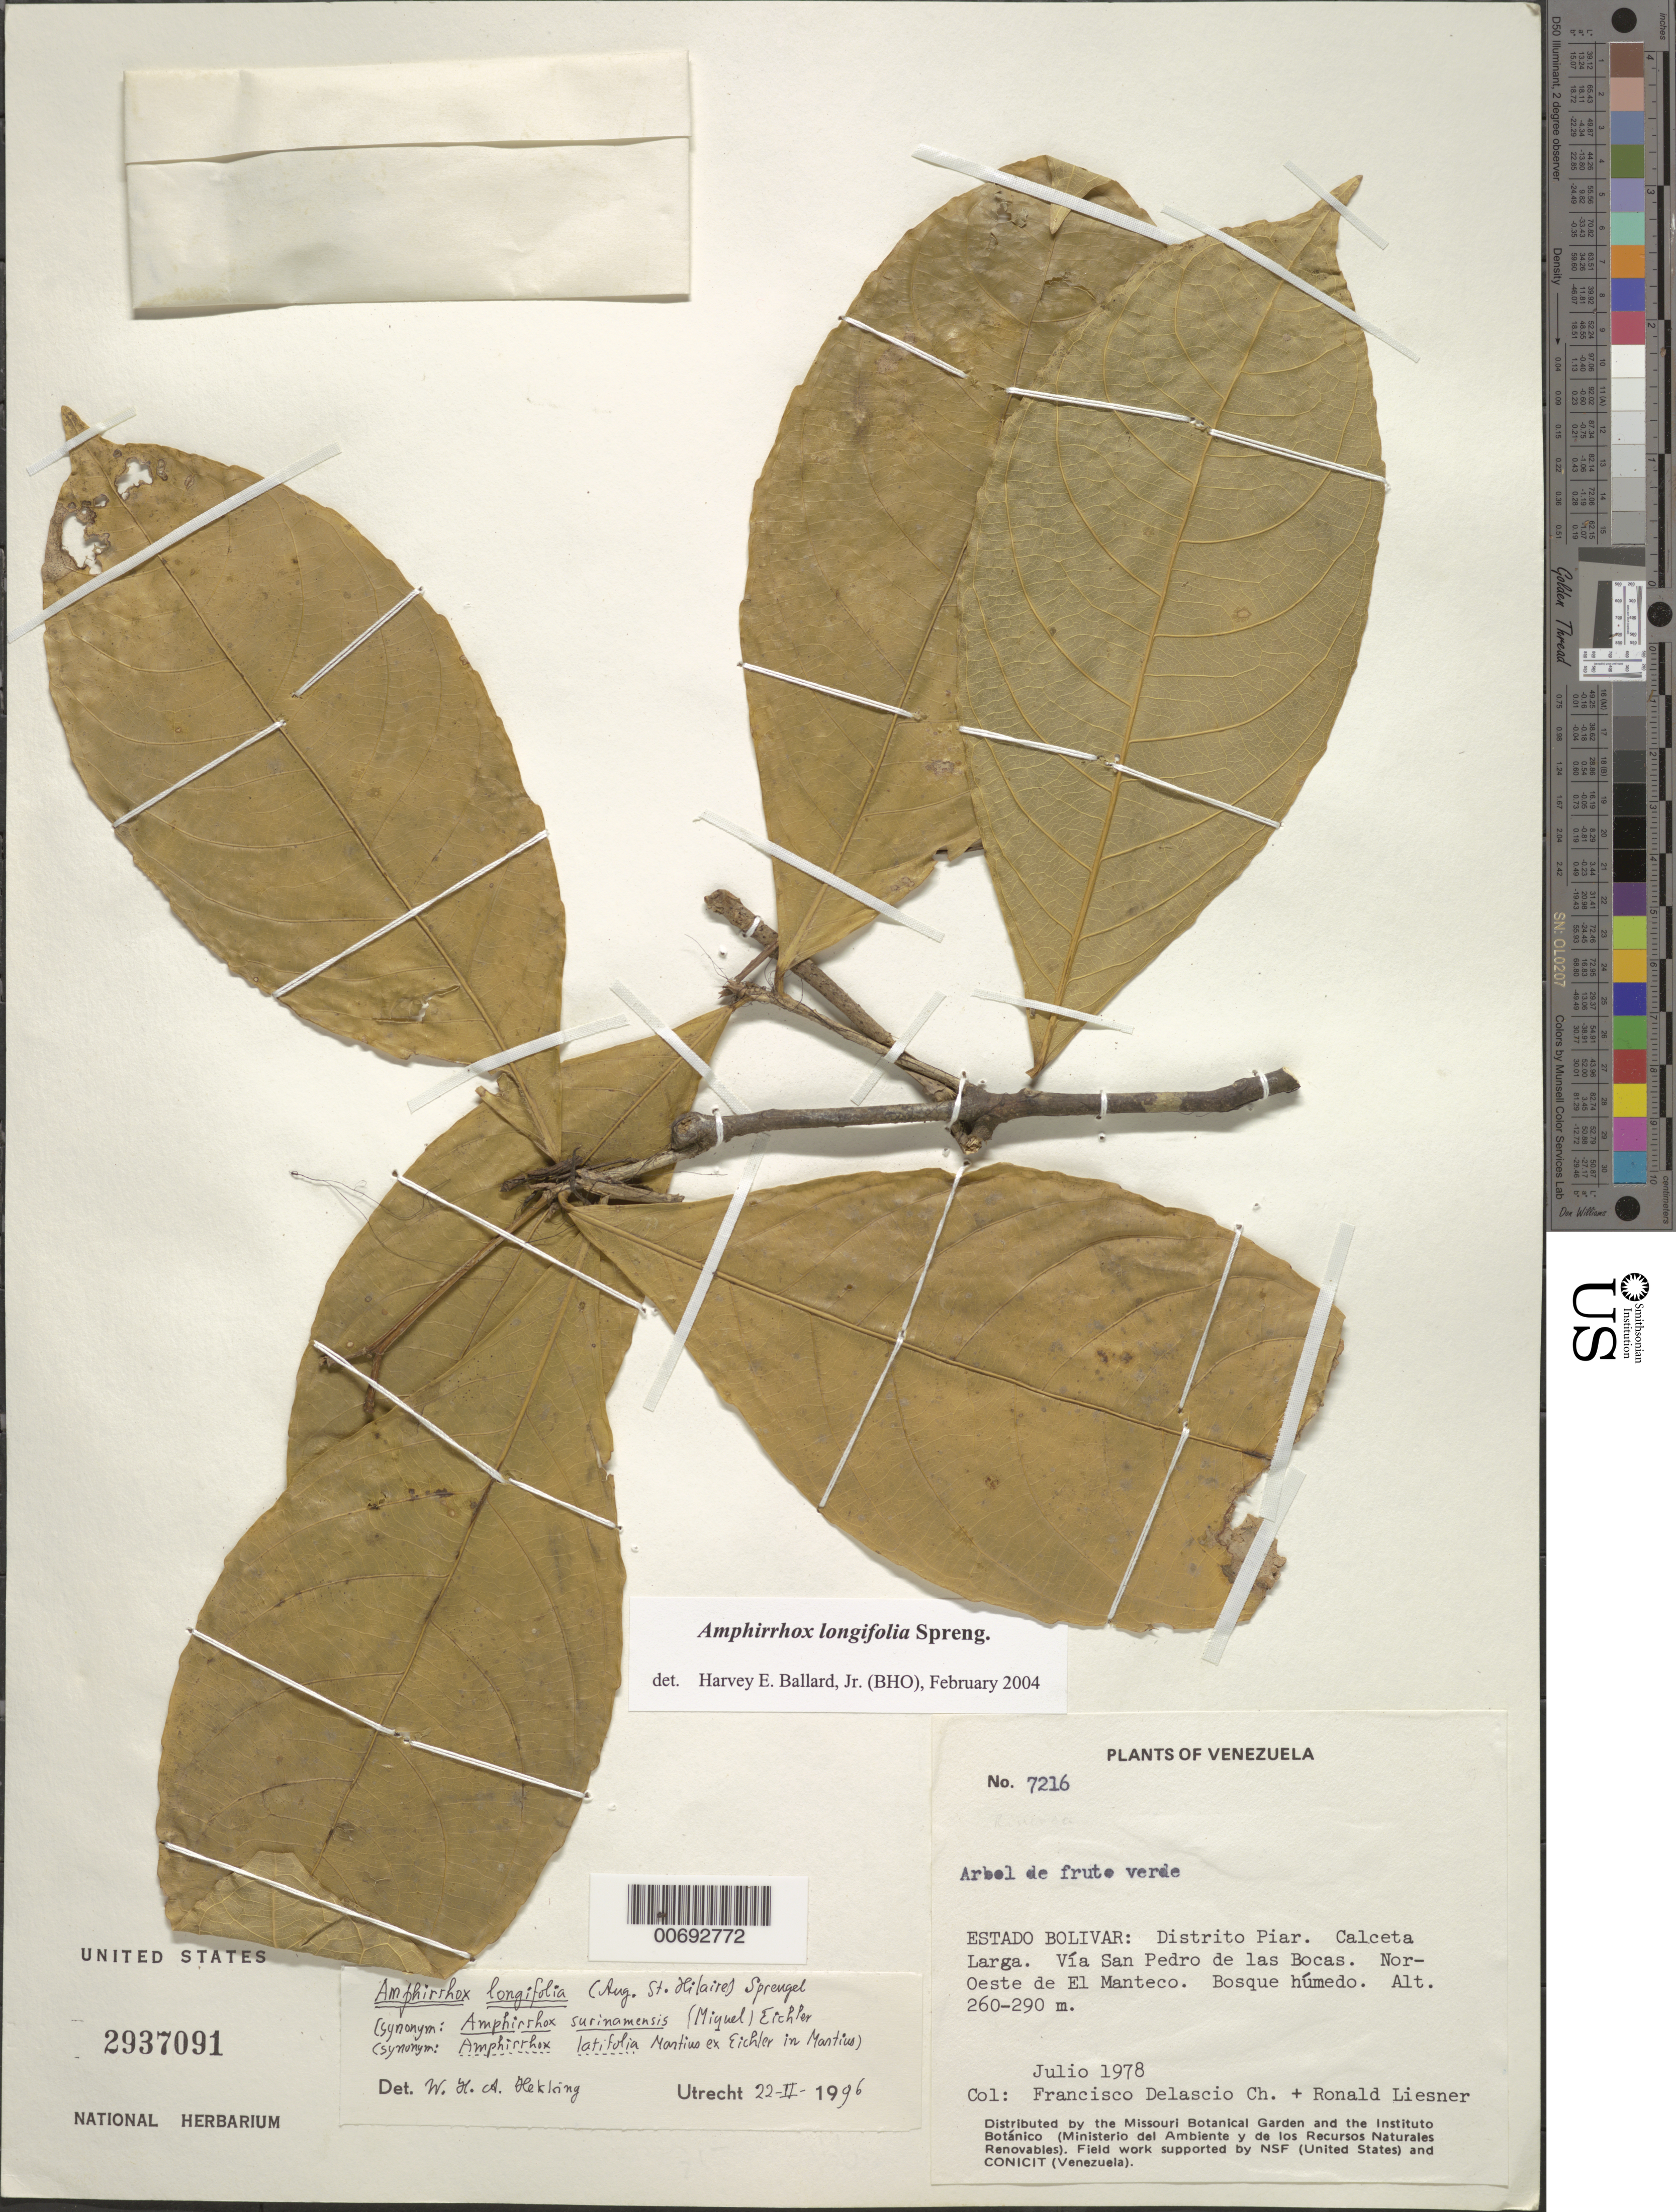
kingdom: Plantae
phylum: Tracheophyta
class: Magnoliopsida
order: Malpighiales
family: Violaceae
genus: Amphirrhox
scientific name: Amphirrhox longifolia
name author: (A. St.-Hil.) Spreng.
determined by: Ballard, Harvey E.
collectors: F. Delascio C. & R. L. Liesner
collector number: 7216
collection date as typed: Jul-78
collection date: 1978-07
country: Venezuela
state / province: Bolívar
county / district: Piar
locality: Calceta Larga, via San Pedro de las Bocas, Nor-Oeste de El Manteco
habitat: Wet forest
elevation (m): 260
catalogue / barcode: US 2937091